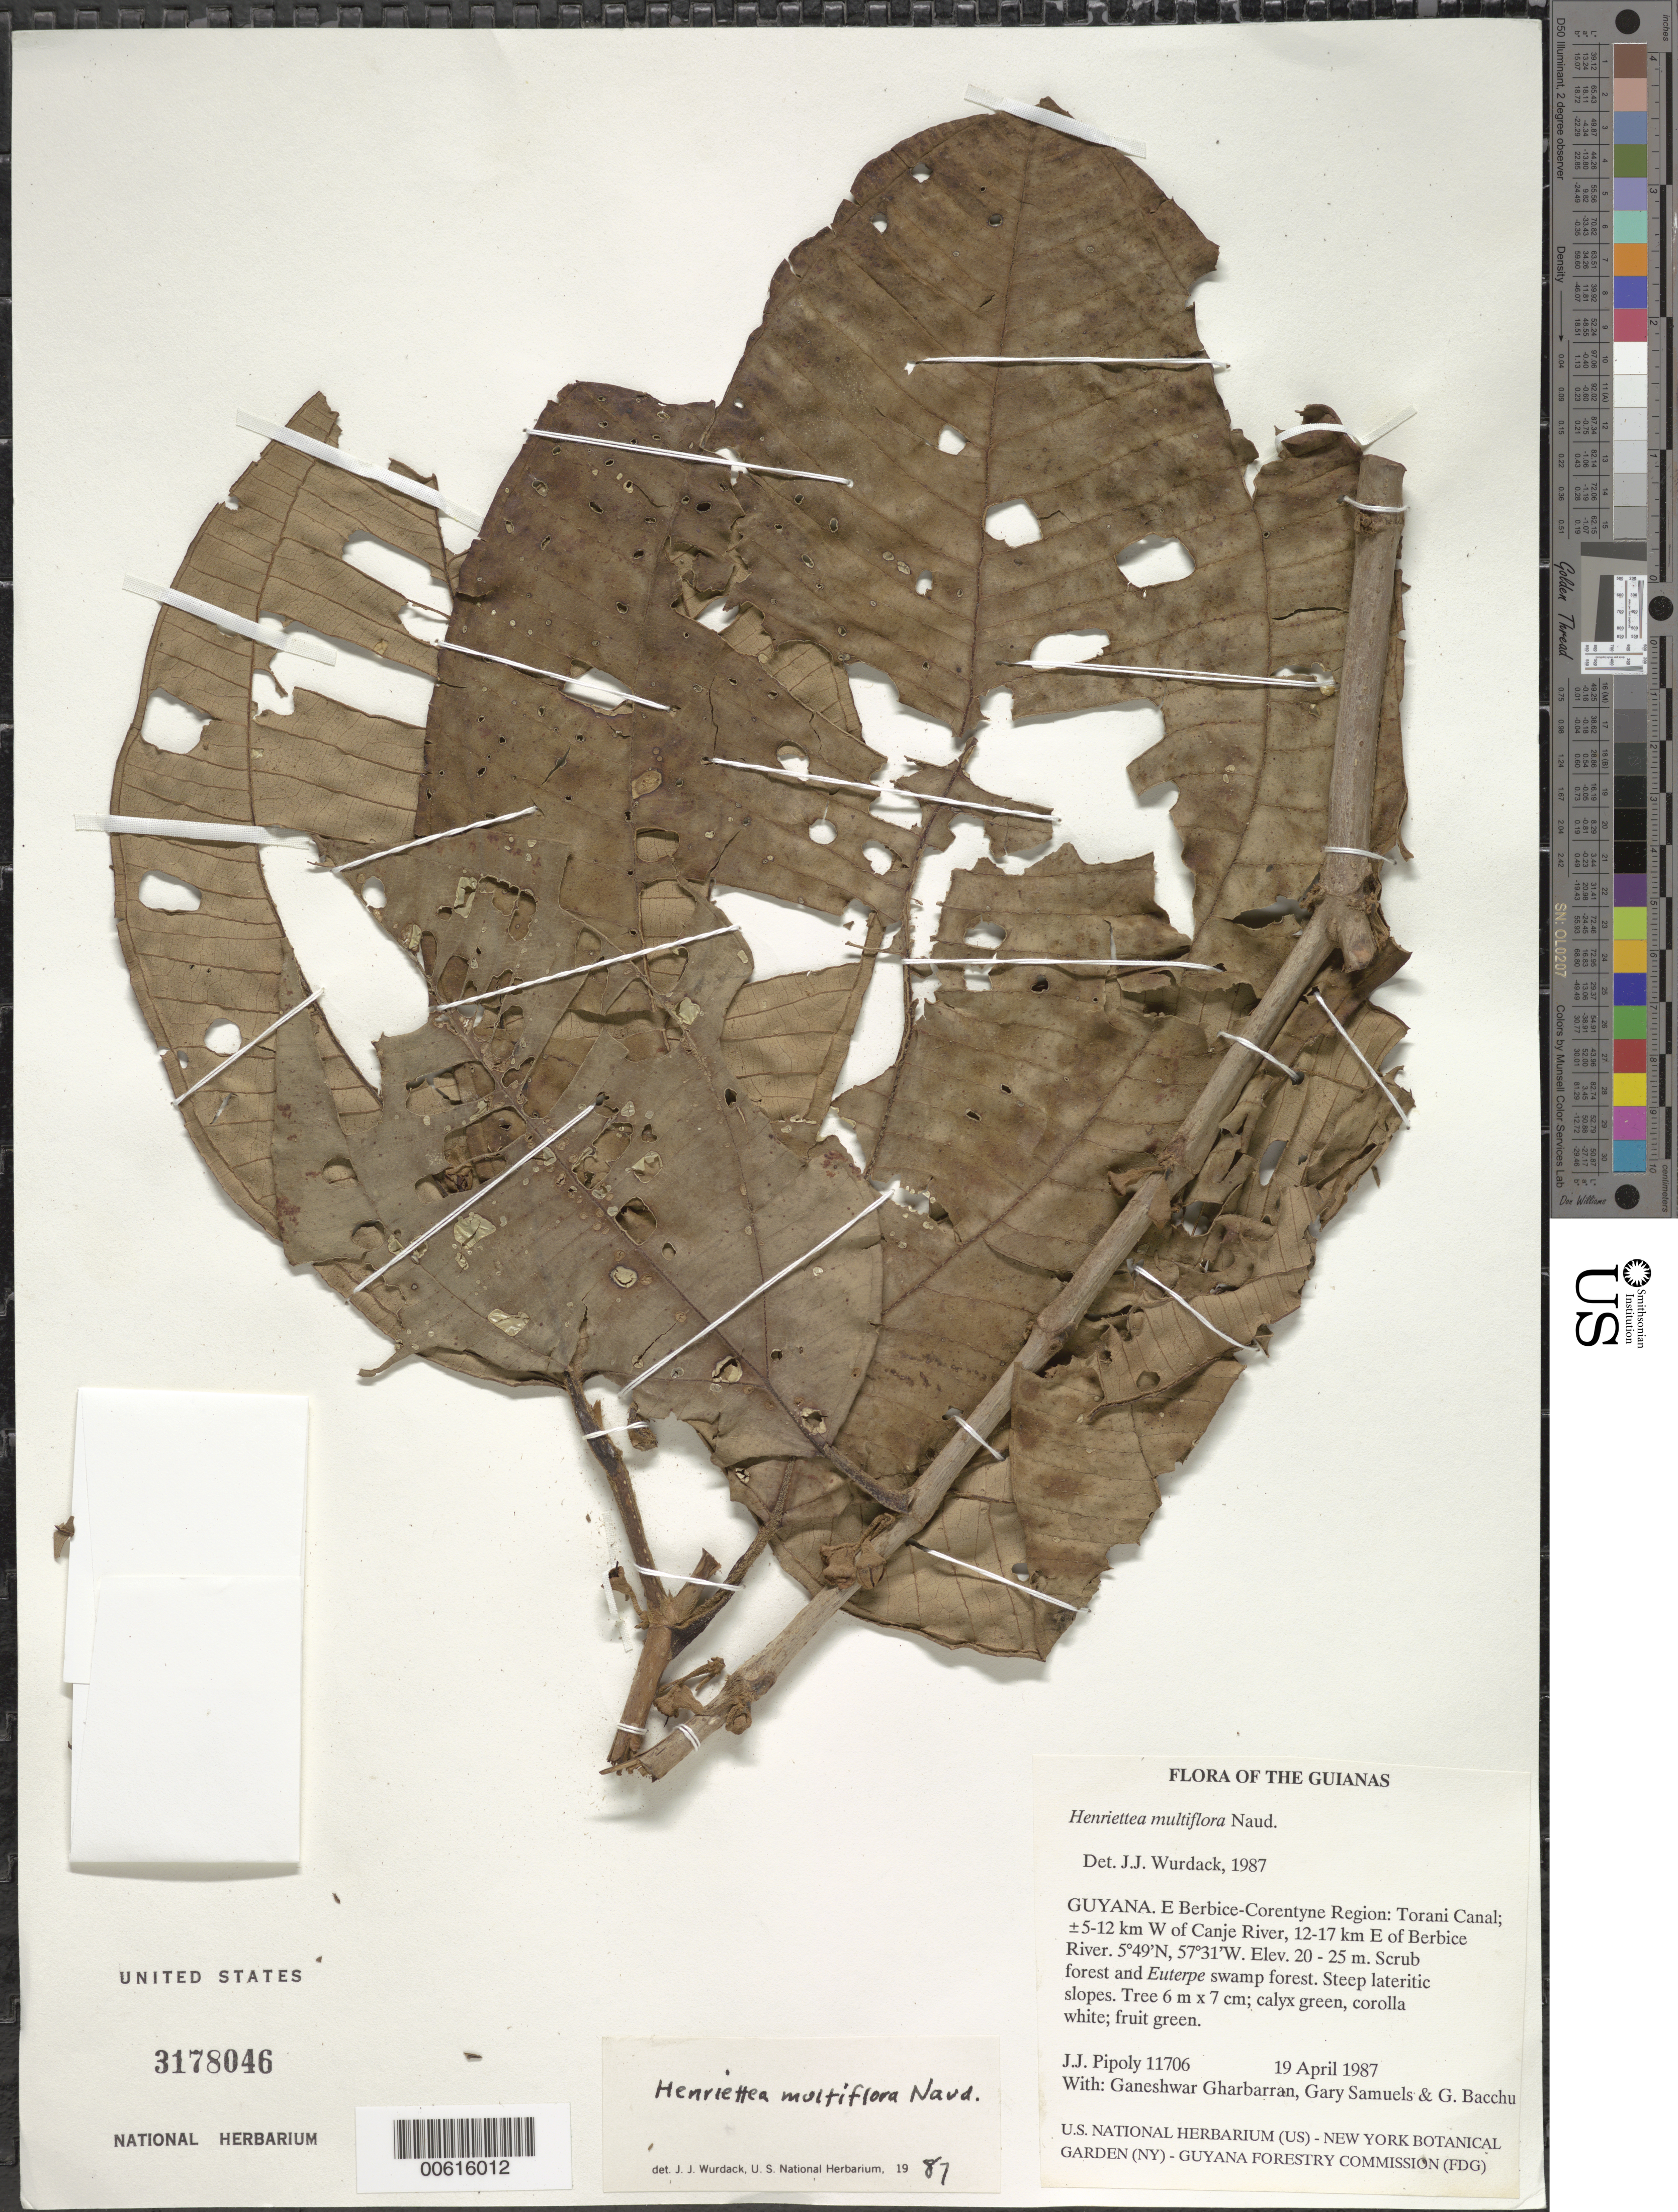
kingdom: Plantae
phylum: Tracheophyta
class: Magnoliopsida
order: Myrtales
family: Melastomataceae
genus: Henriettea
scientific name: Henriettea multiflora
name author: Naudin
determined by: Wurdack, John J., (US), US (UNITED STATES)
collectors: J. J. Pipoly, G. Gharbarran, G. Samuels & G. Bacchus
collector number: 11706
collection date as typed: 19 April 1987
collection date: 1987-04-19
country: Guyana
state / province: E. Berbice-Corentyne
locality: Torani Canal; ±5-12 km W of Canje River, 12-17 km E of Berbice River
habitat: Scrub forest and Euterpe Swamp forestSteep lateritic slopes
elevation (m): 20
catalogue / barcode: US 3178046